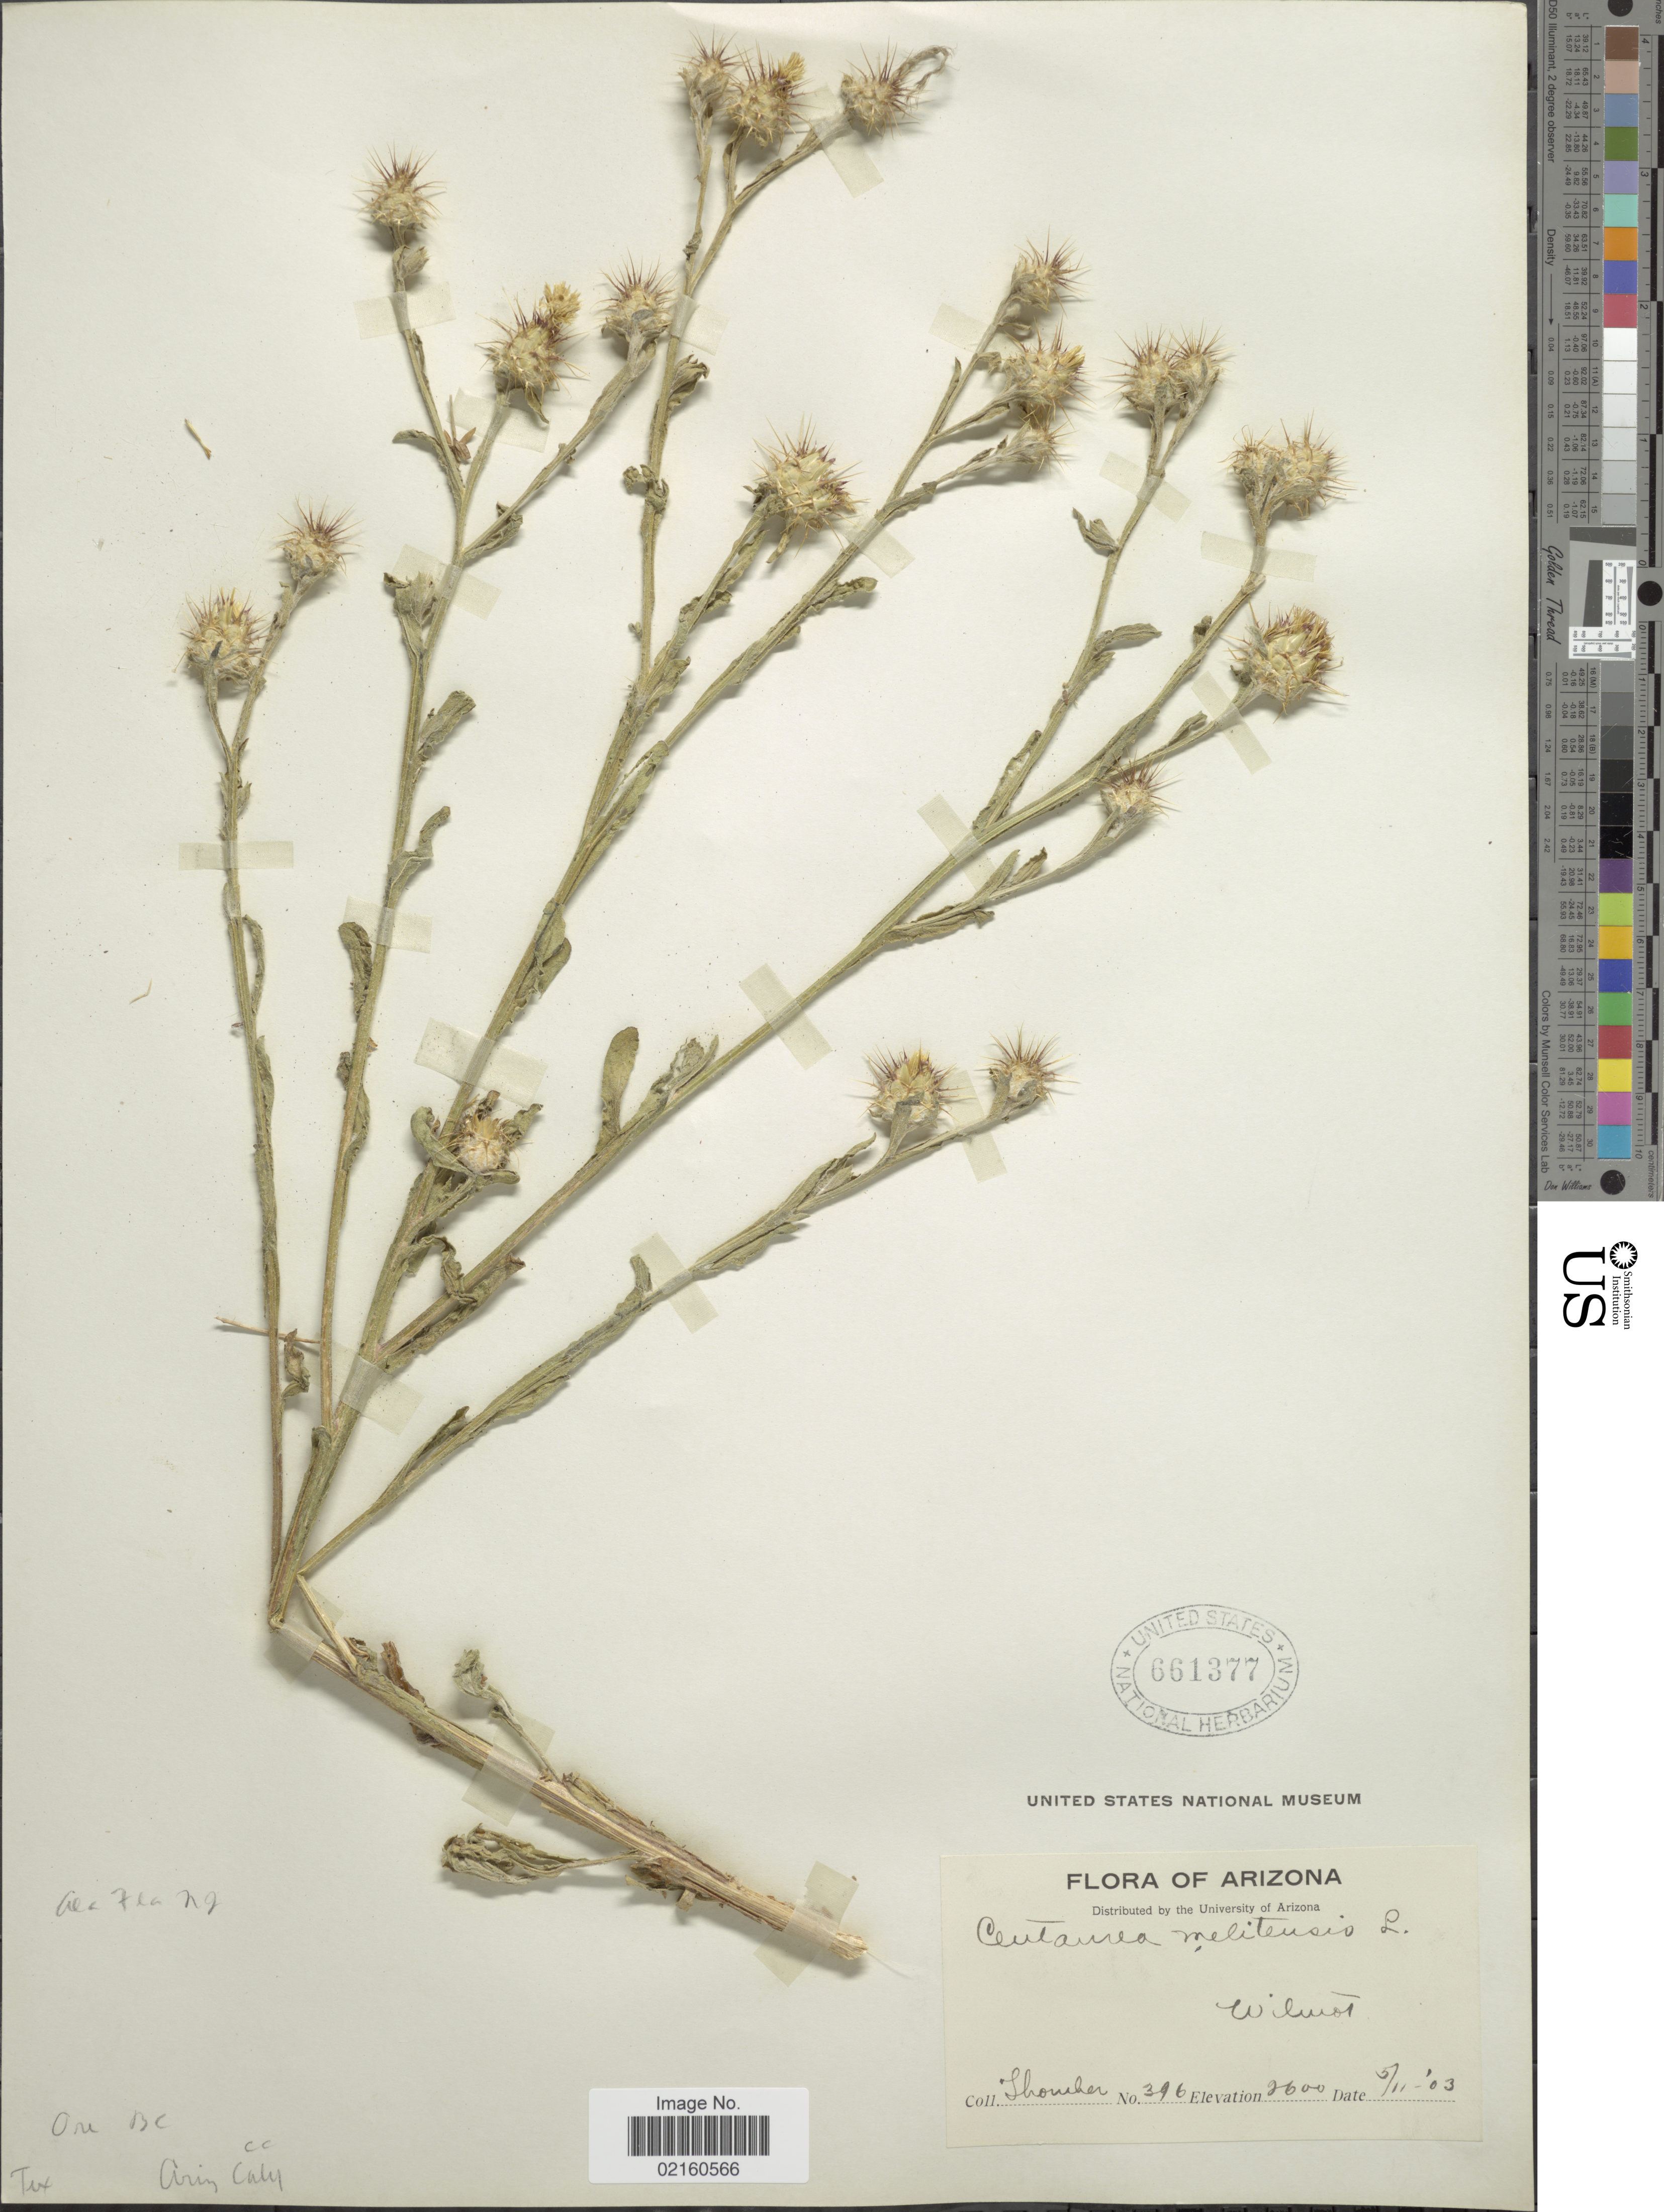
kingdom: Plantae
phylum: Tracheophyta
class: Magnoliopsida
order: Asterales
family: Asteraceae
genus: Centaurea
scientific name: Centaurea melitensis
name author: L.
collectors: J. Thornber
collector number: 396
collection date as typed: Transcribed d/m/y: 11/5/3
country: United States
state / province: Arizona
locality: Wilmot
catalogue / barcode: US 661377